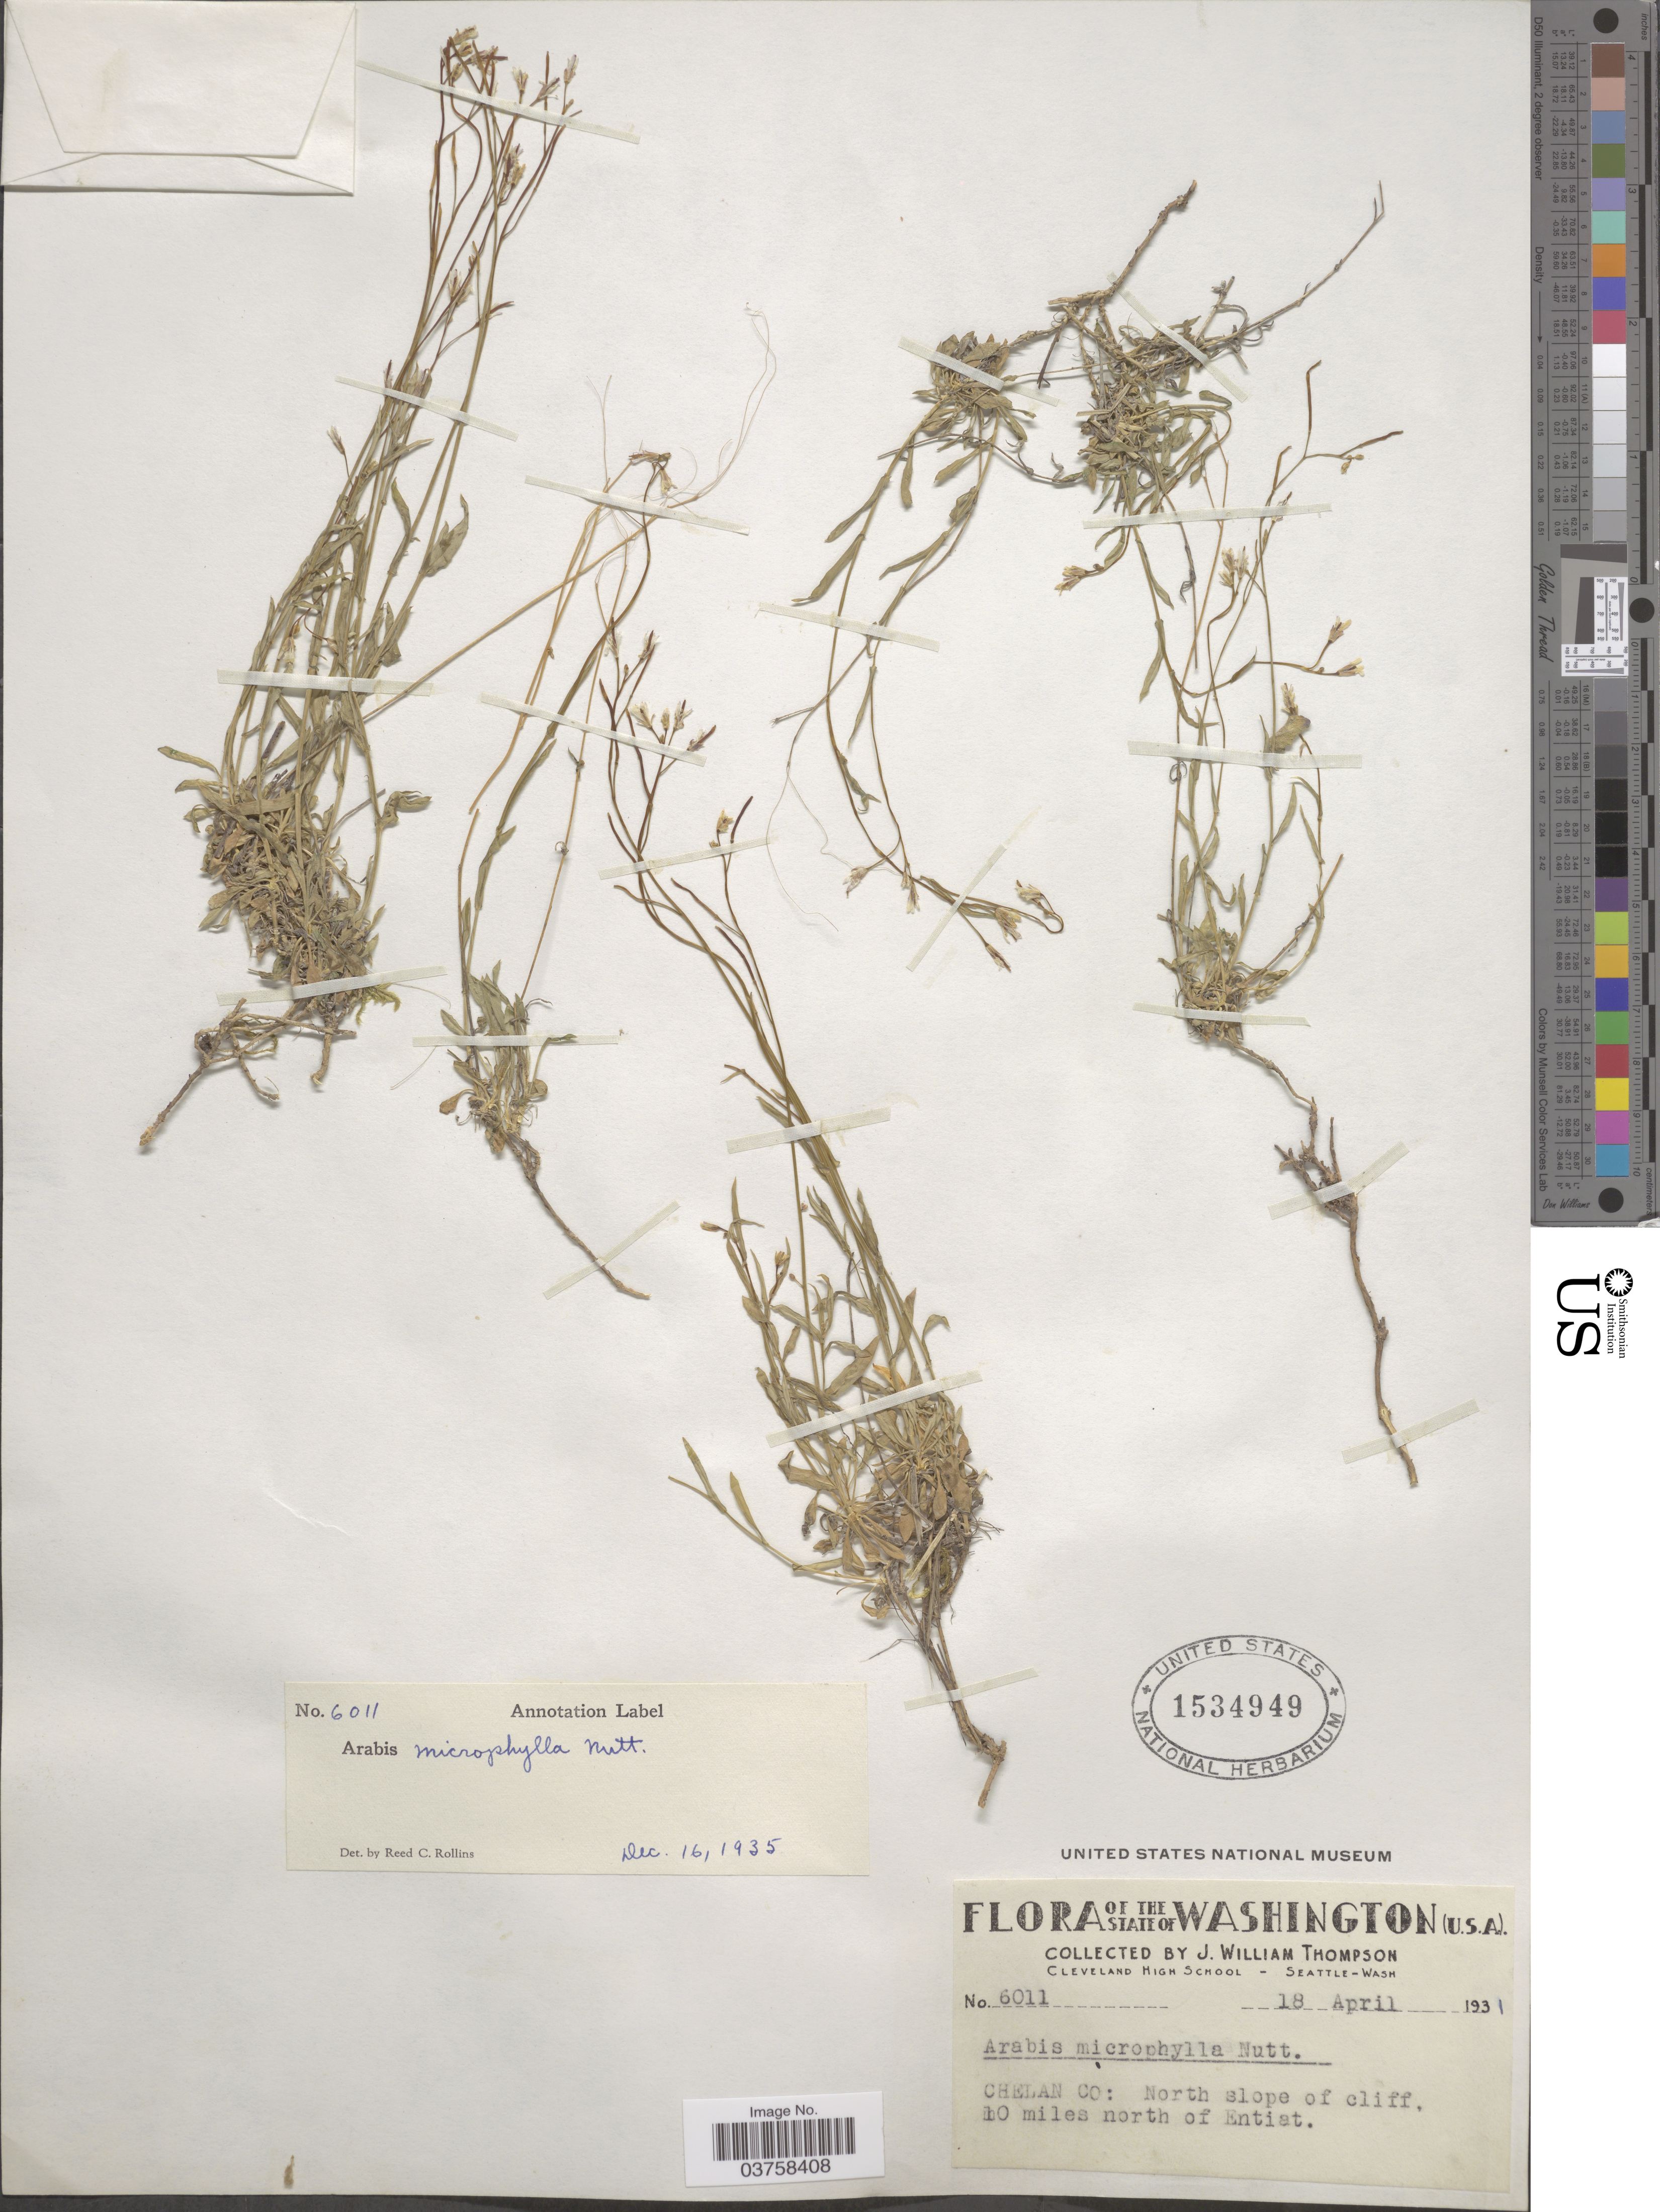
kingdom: Plantae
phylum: Tracheophyta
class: Magnoliopsida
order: Brassicales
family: Brassicaceae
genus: Arabis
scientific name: Arabis microphylla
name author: Nutt.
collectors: J. W. Thompson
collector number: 6011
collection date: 1931-04-18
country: United States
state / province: Washington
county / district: Chelan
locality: Chelan Co: North slope of cliff, 10 miles north of Entiat.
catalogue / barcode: US 1534949